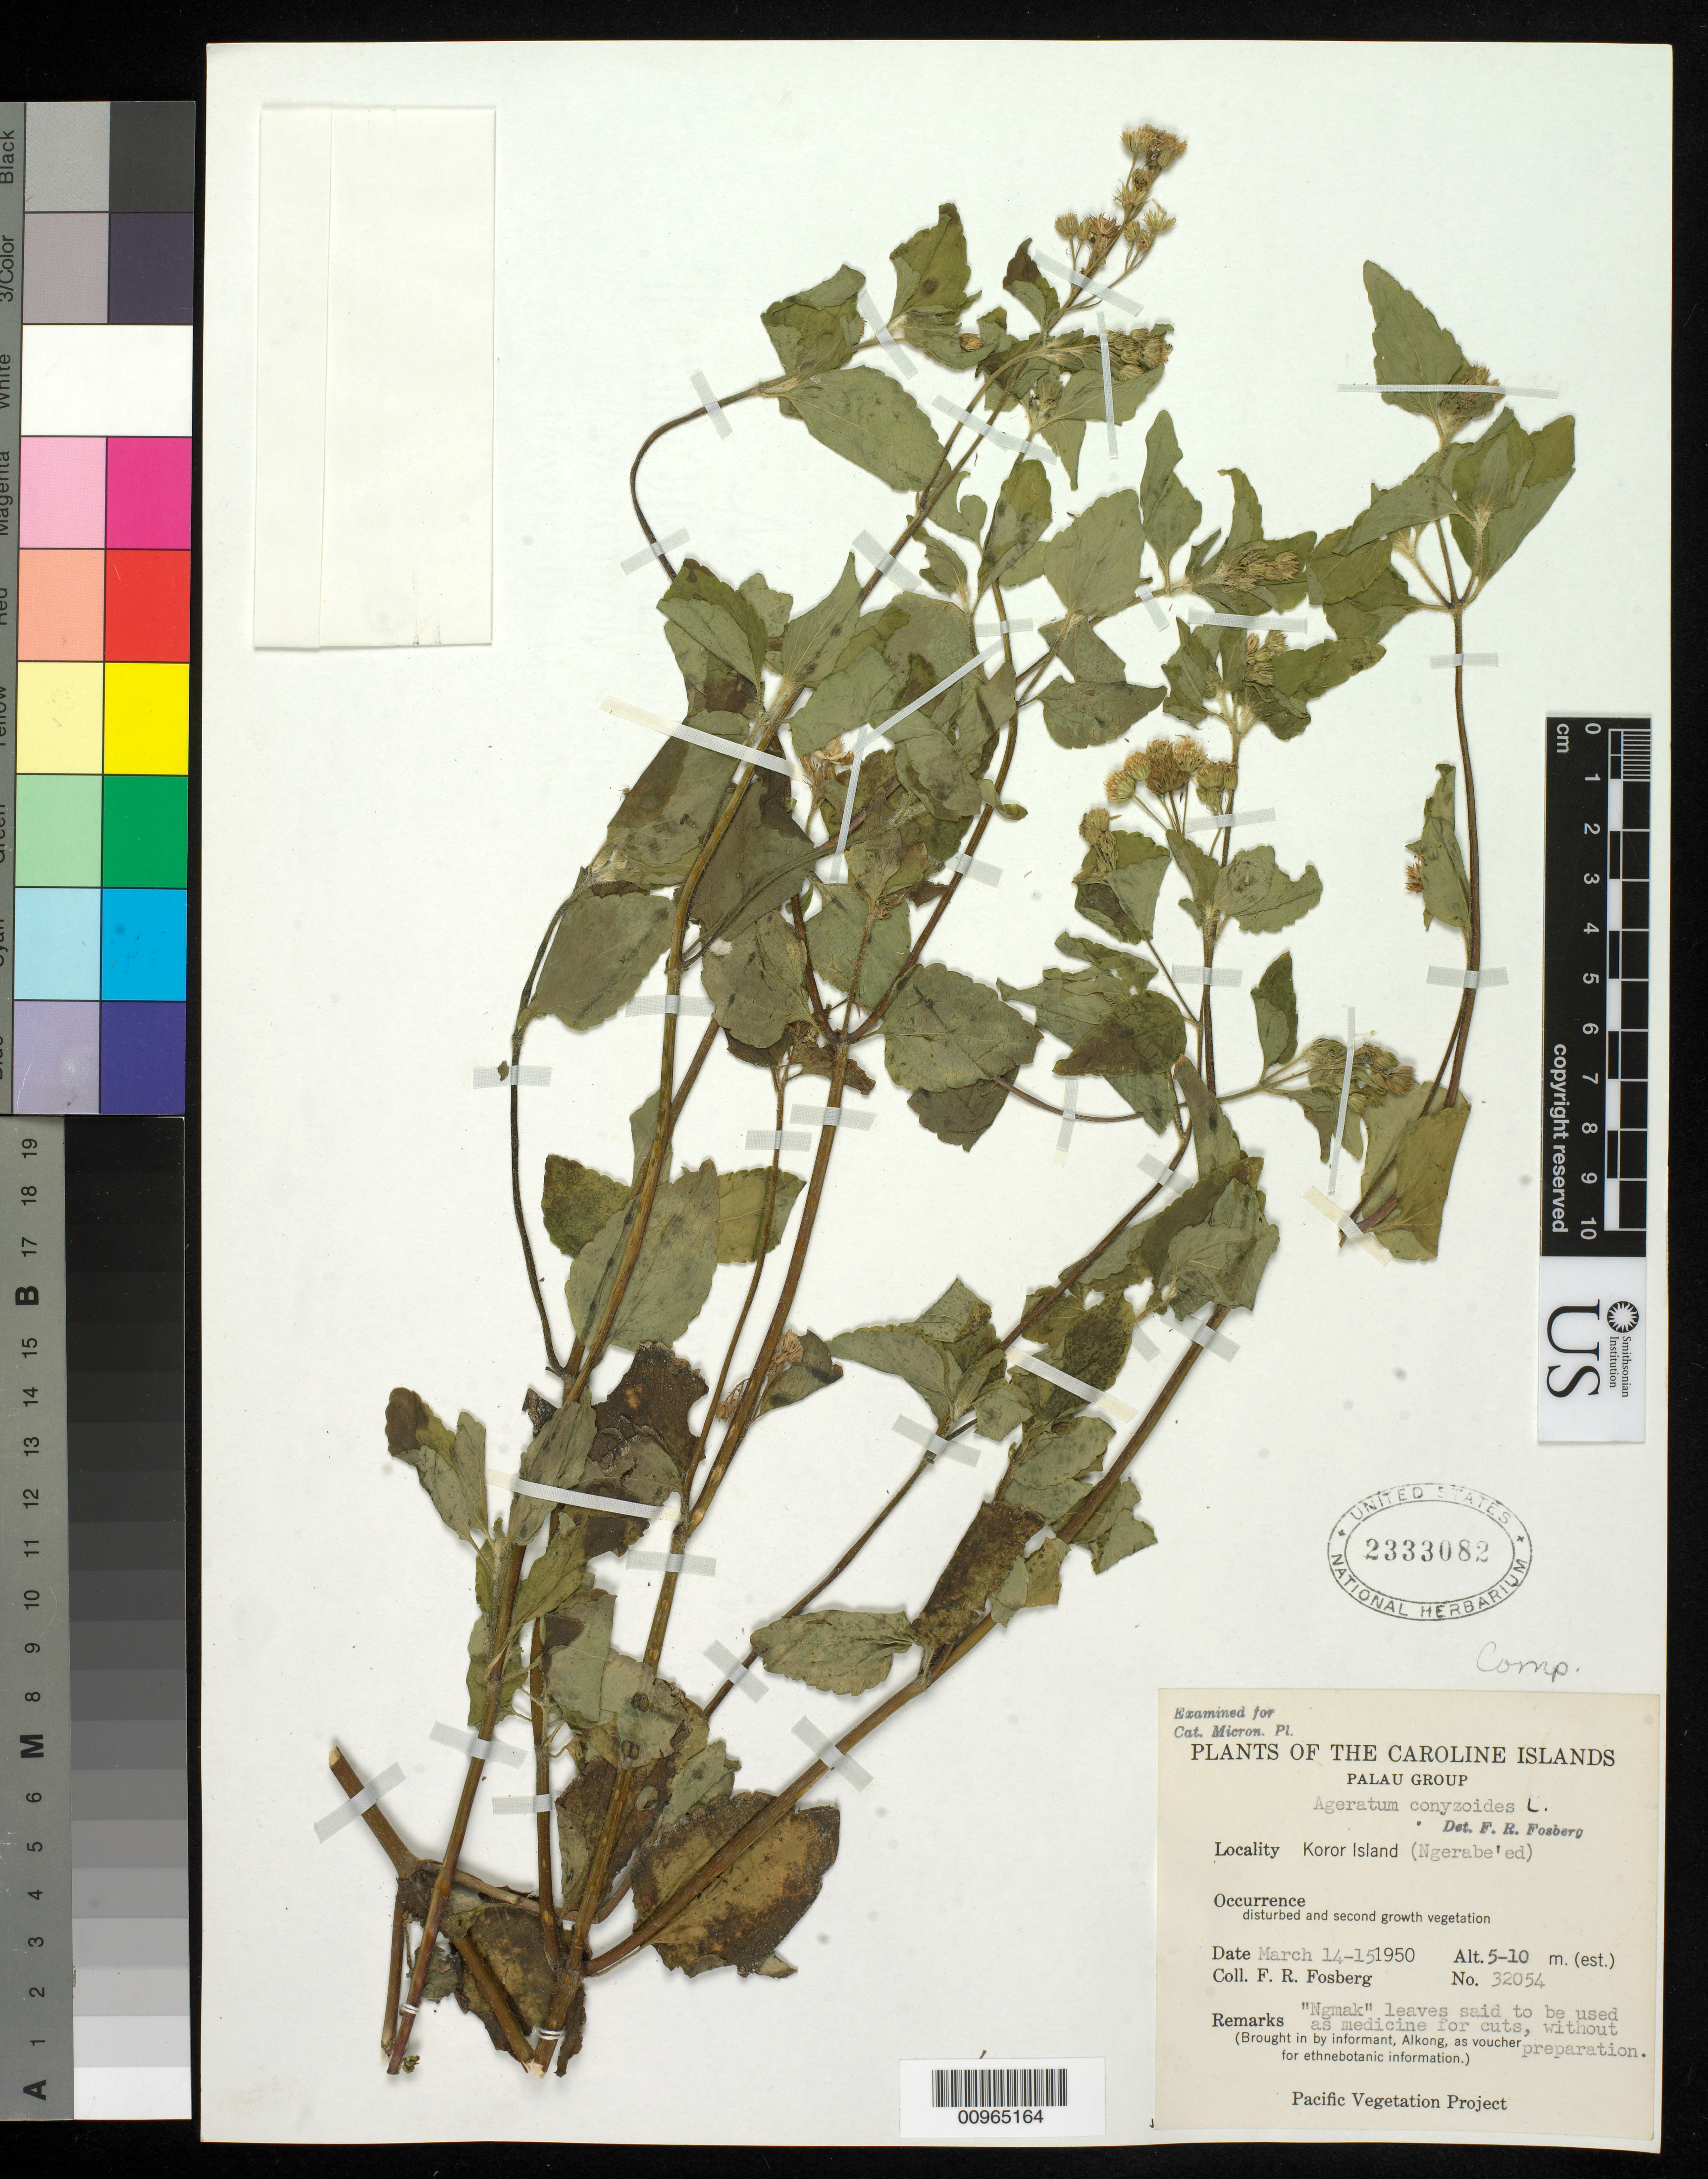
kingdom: Plantae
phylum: Tracheophyta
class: Magnoliopsida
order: Asterales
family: Asteraceae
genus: Ageratum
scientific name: Ageratum conyzoides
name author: L.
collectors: F. R. Fosberg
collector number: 32054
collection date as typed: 14 Mar 1950 and 15 Mar 1950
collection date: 1950-03-14,1950-03-15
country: Palau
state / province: Koror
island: Oreor (Koror)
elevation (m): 5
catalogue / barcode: US 2333082